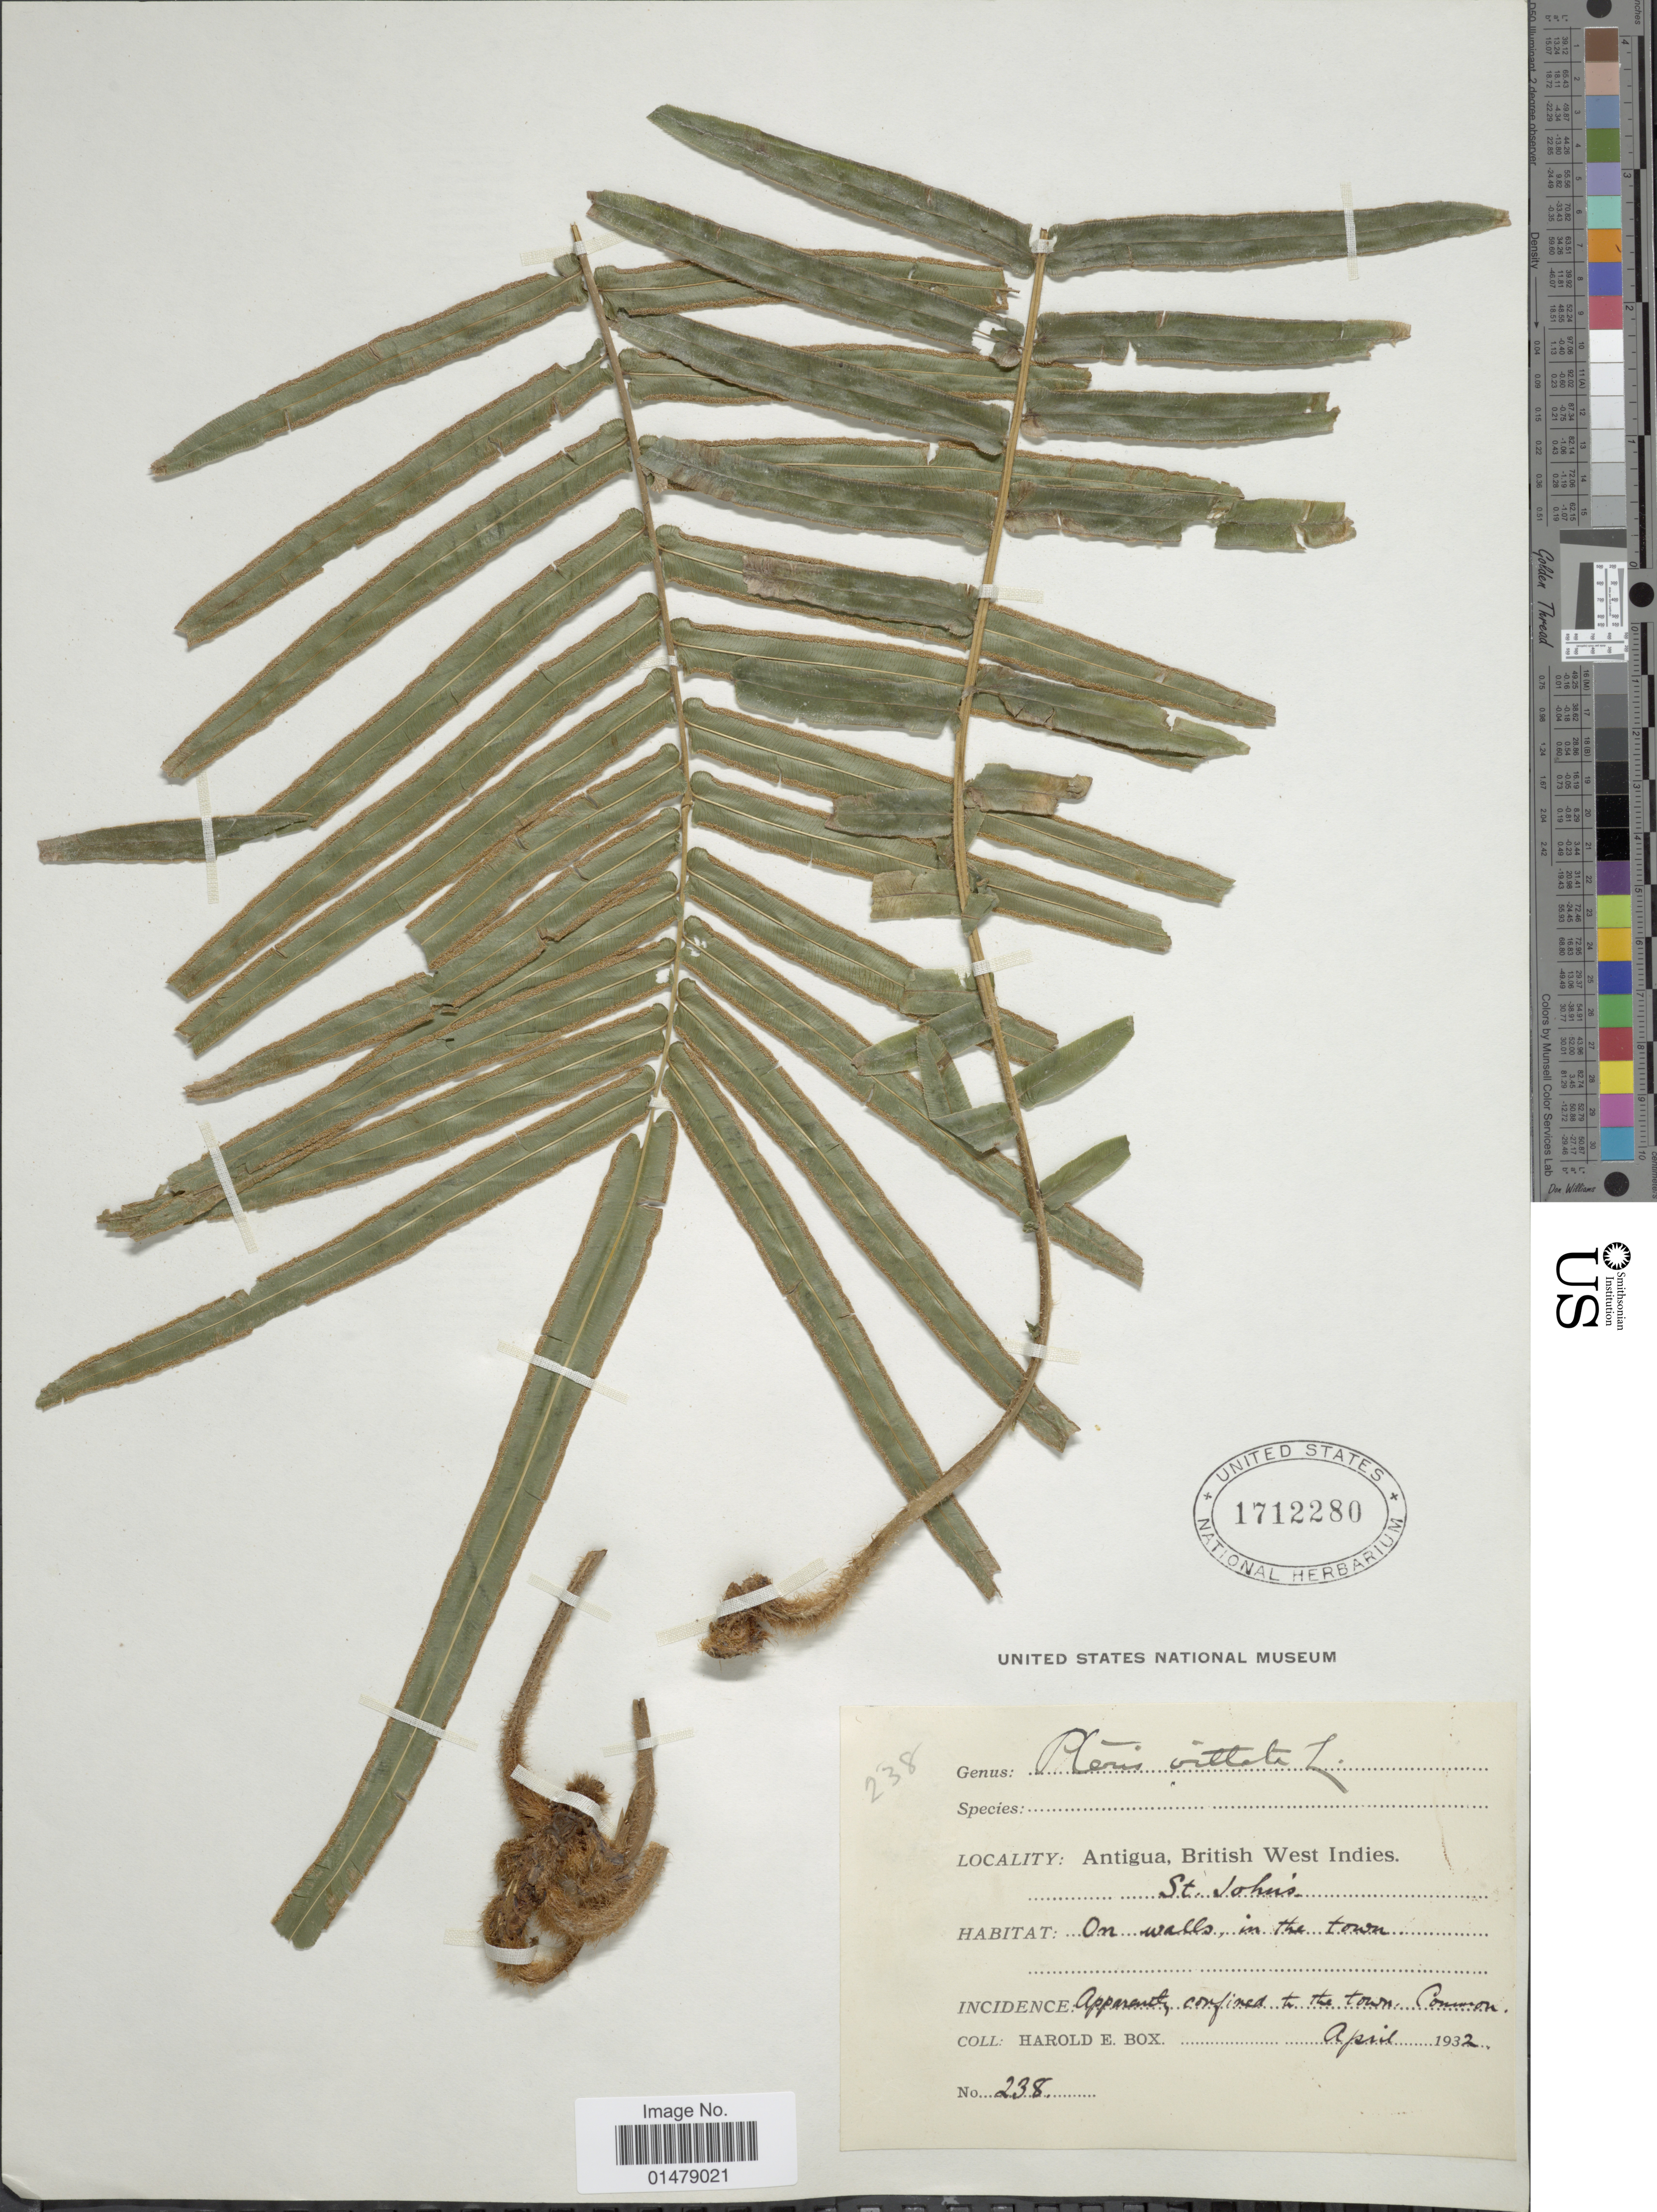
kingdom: Plantae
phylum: Tracheophyta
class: Polypodiopsida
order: Polypodiales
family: Pteridaceae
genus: Pteris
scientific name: Pteris vittata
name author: L.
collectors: H. E. Box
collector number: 238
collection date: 1932-04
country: Antigua and Barbuda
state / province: Saint John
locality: Antigua, British West Indies. St. Johns. On walls, in the town.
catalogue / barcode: US 1712280